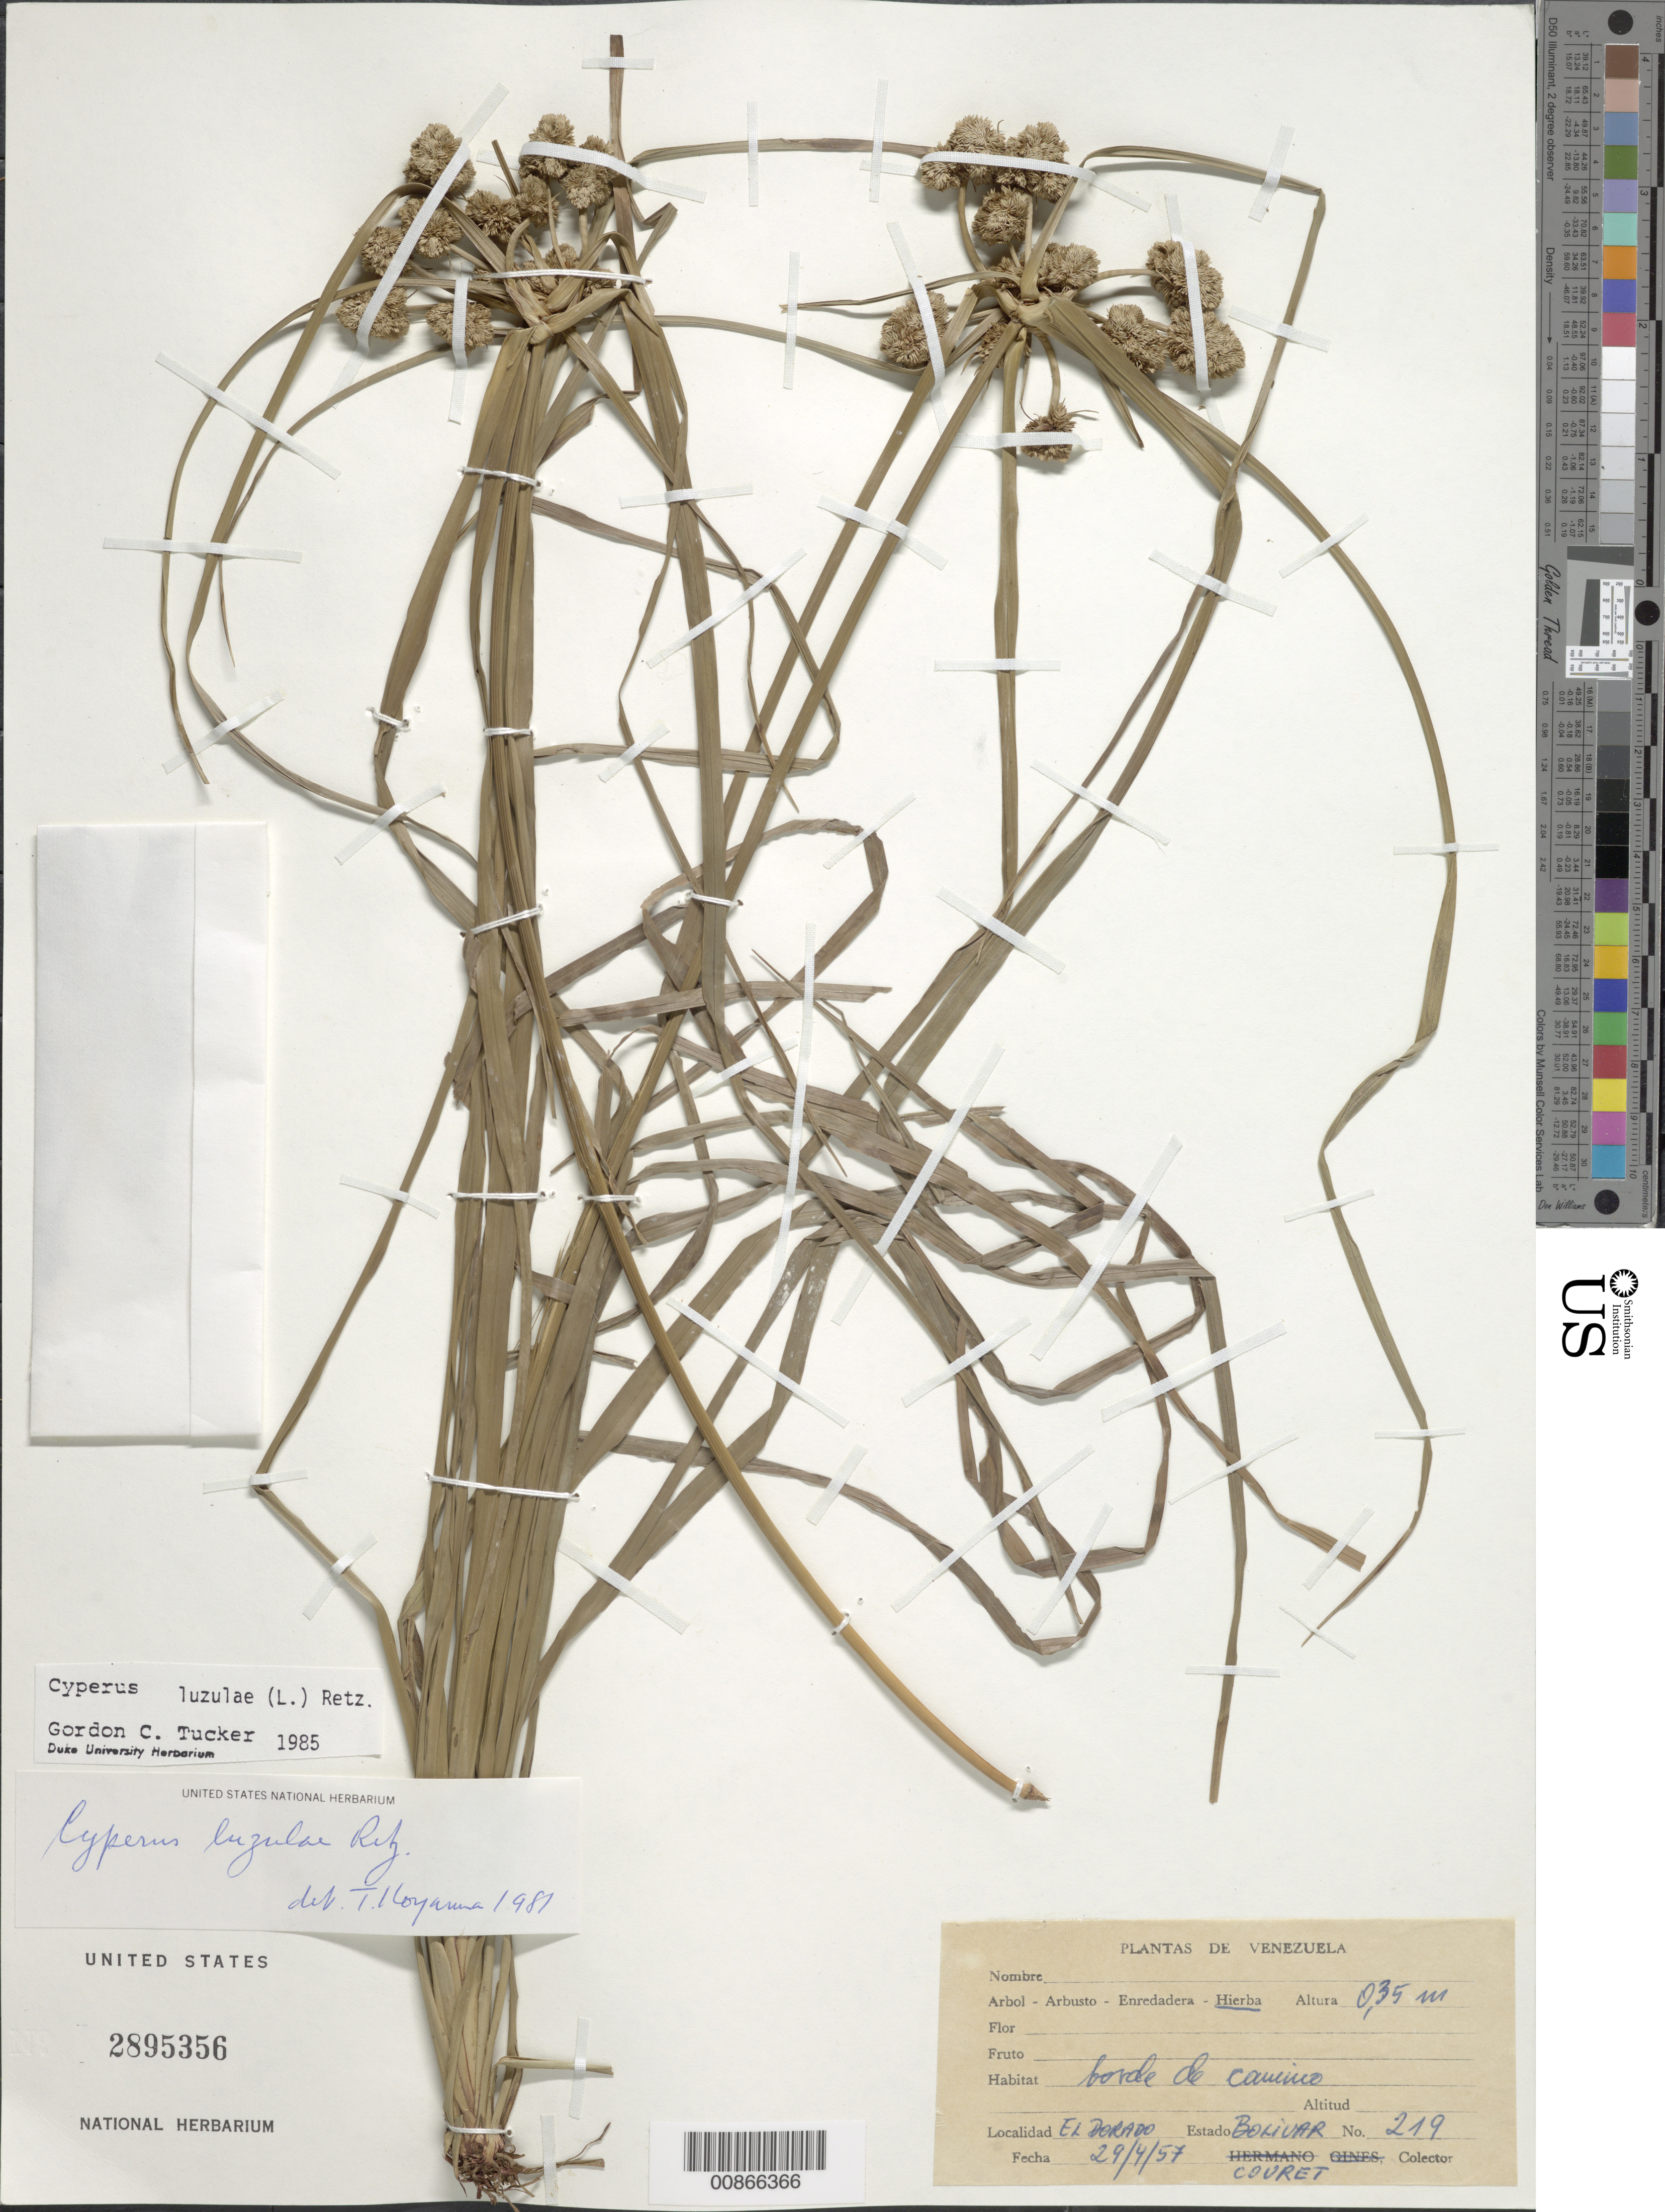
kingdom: Plantae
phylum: Tracheophyta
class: Liliopsida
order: Poales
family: Cyperaceae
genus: Cyperus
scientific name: Cyperus luzulae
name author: (L.) Rottb. ex Retz.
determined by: Tucker, G. C.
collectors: -. Couret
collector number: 219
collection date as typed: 29-Apr-57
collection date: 1957-04-29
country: Venezuela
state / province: Bolívar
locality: El Dorado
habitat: Roadside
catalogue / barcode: US 2895356